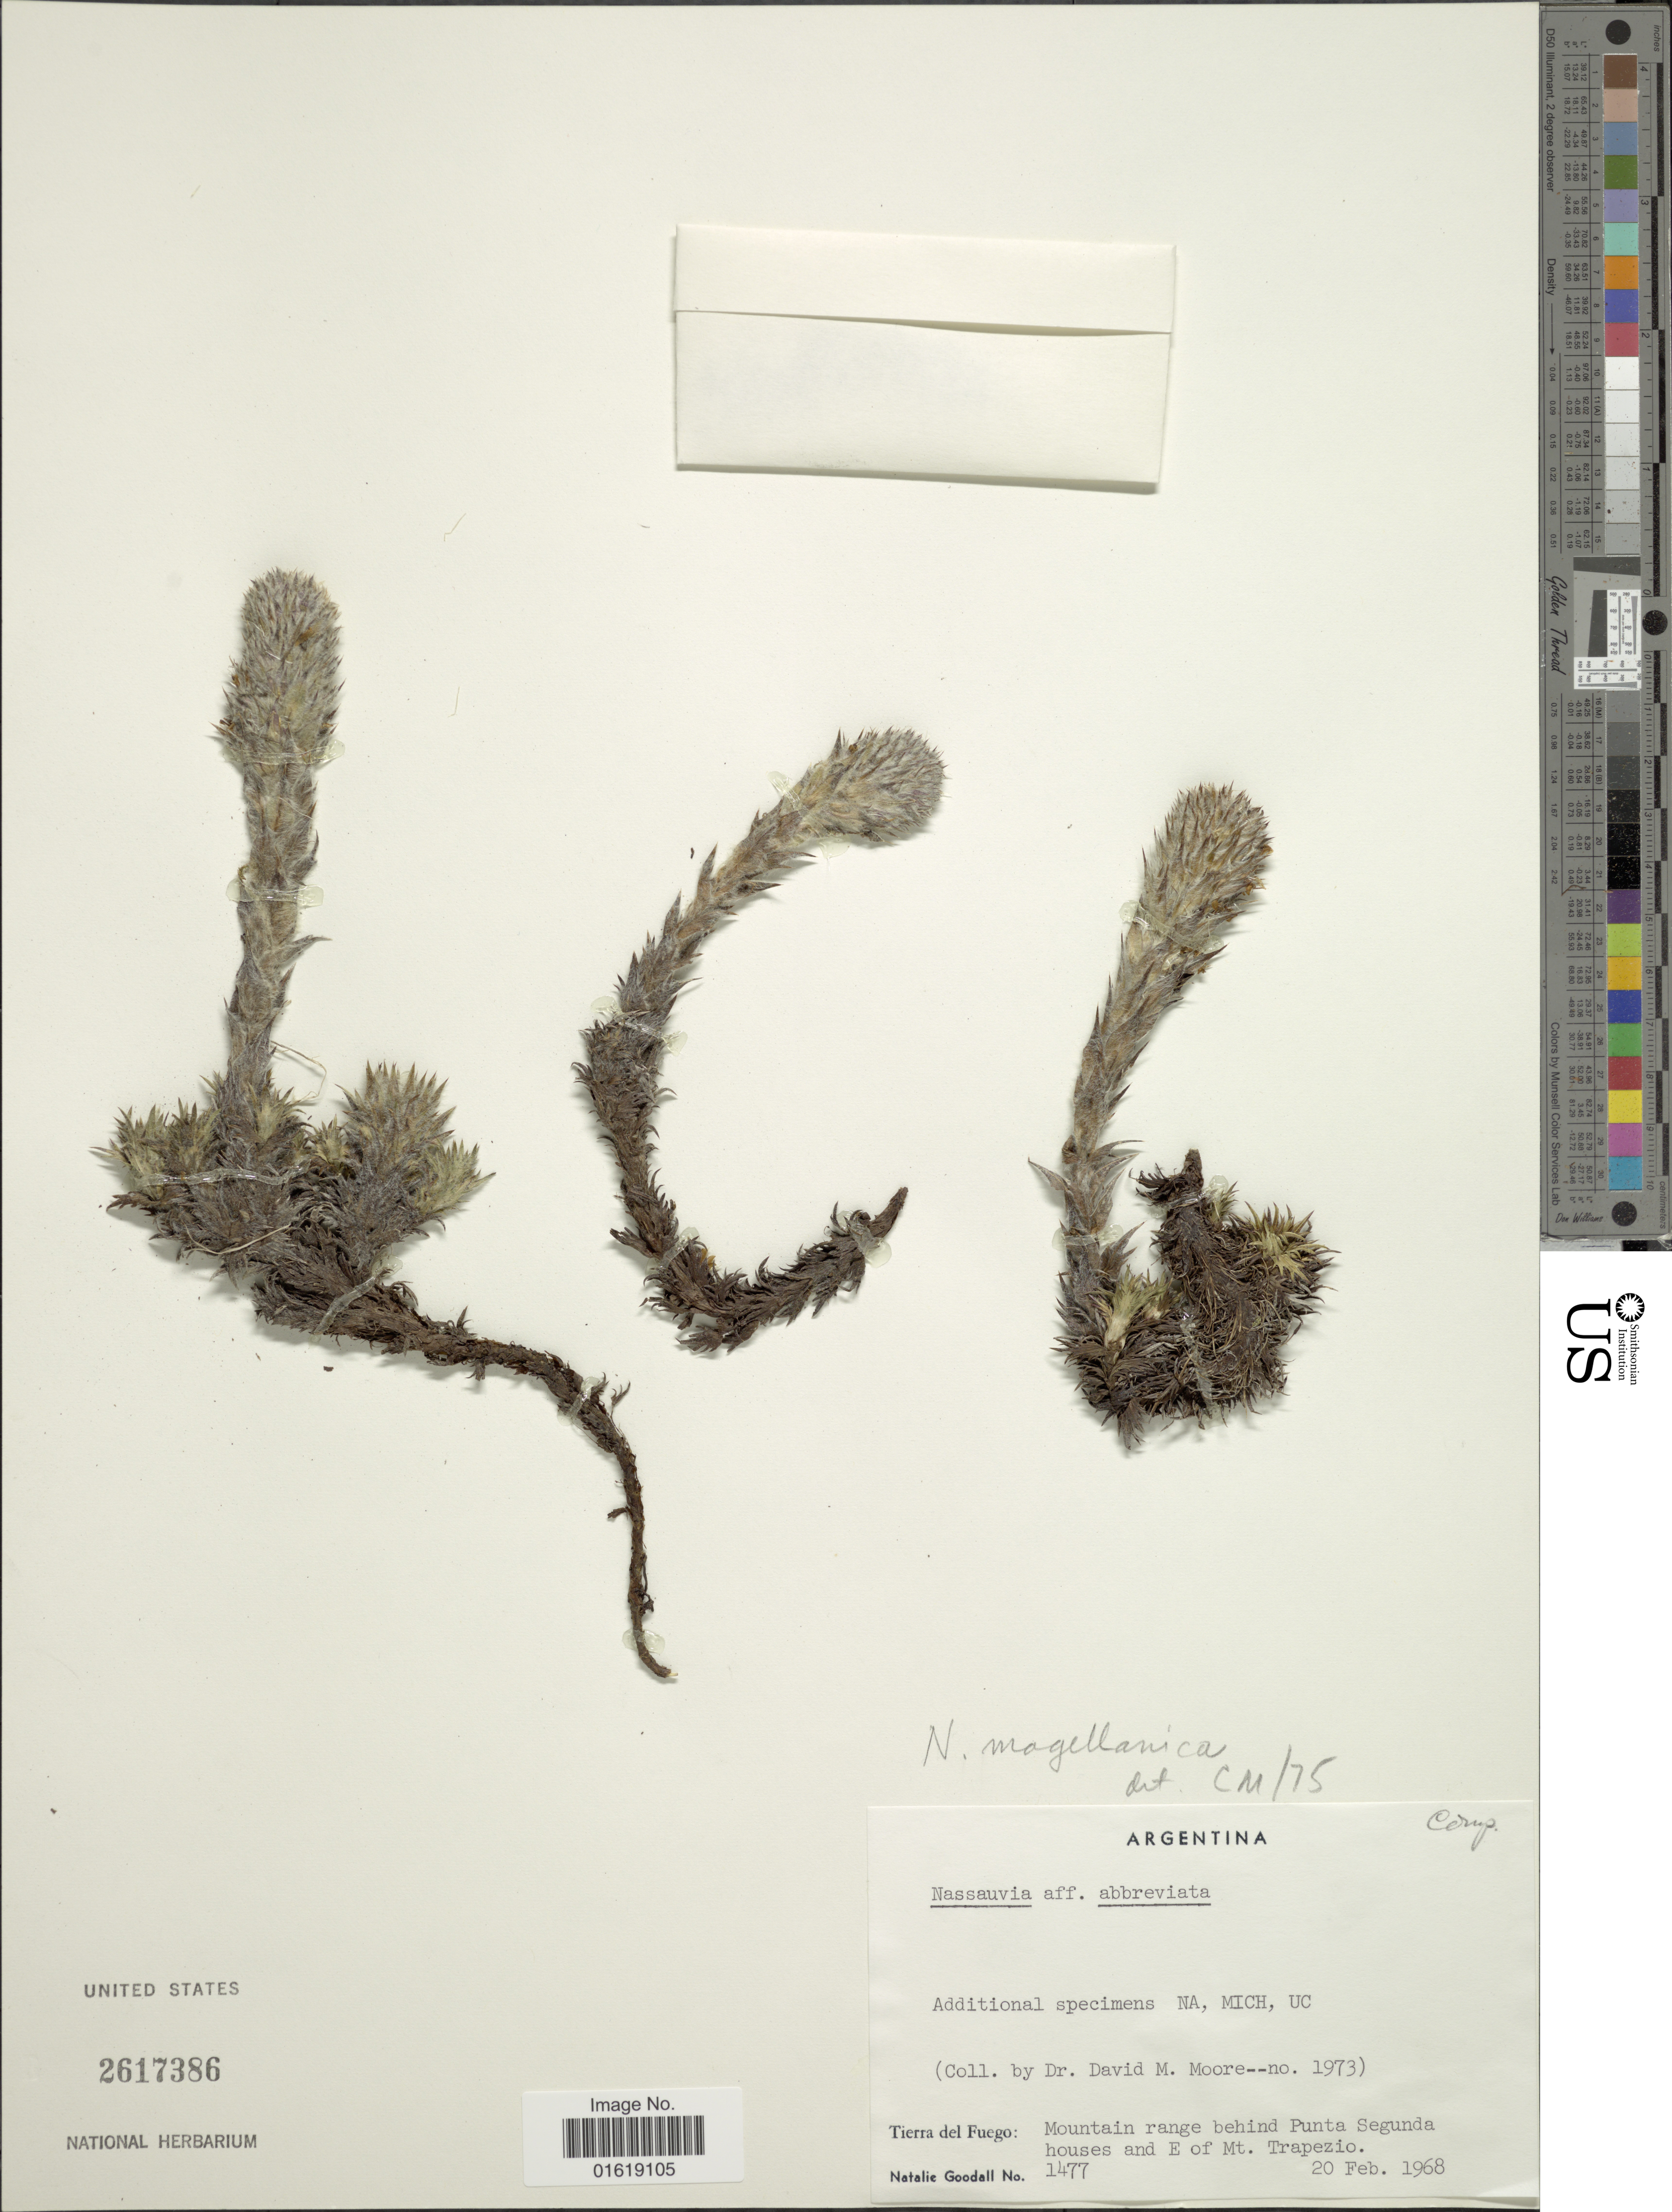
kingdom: Plantae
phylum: Tracheophyta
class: Magnoliopsida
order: Asterales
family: Asteraceae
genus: Nassauvia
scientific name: Nassauvia magellanica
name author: J.F. Gmel.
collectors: D. Moore & N. Goodall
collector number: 1973/1477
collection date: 1968-02-20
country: Argentina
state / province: Tierra del Fuego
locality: Tierra del Fuego: Mountain range behind Punta Segunda houses and E of Mt. Trapezio.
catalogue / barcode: US 2617386